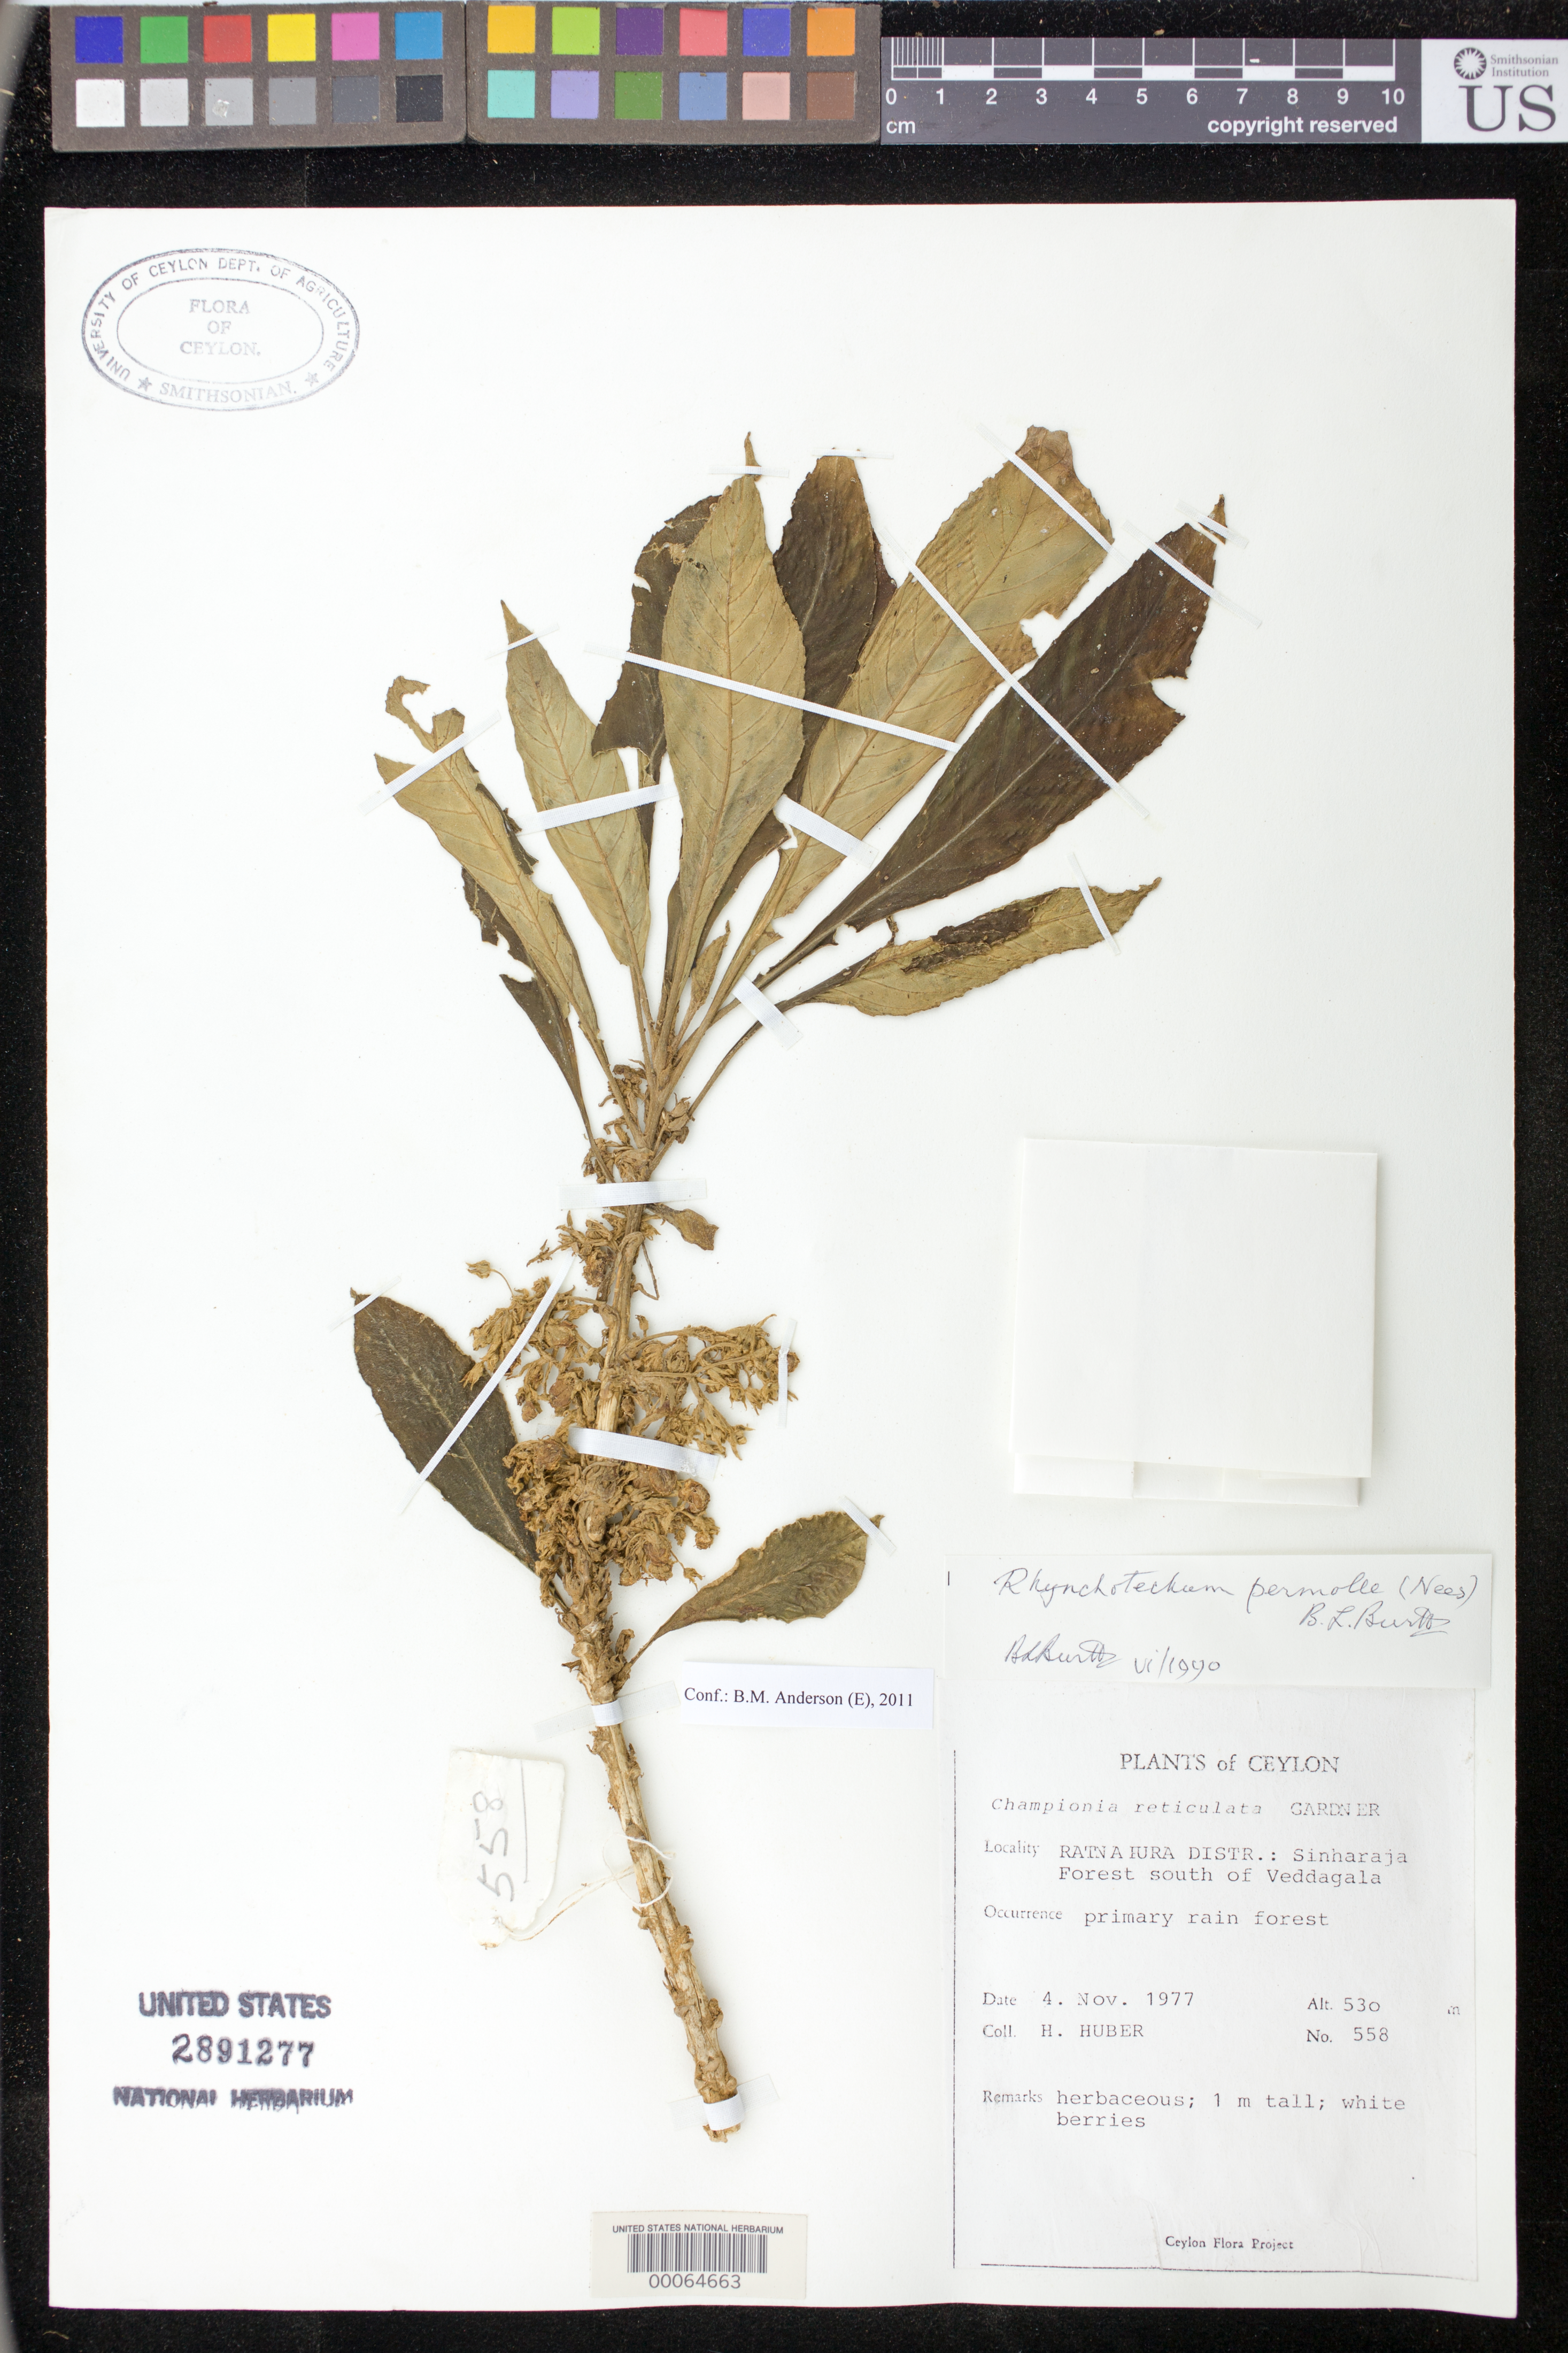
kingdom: Plantae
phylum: Tracheophyta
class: Magnoliopsida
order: Lamiales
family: Gesneriaceae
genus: Rhynchotechum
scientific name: Rhynchotechum permolle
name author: (Nees) B.L. Burtt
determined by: Anderson, B.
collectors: H. Huber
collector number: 558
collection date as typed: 4. Nov. 1977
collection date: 1977-11-04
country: Sri Lanka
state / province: Sabaragamuwa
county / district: Ratnapura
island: Ceylon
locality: Ceylon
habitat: primary rain forest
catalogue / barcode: US 2891277